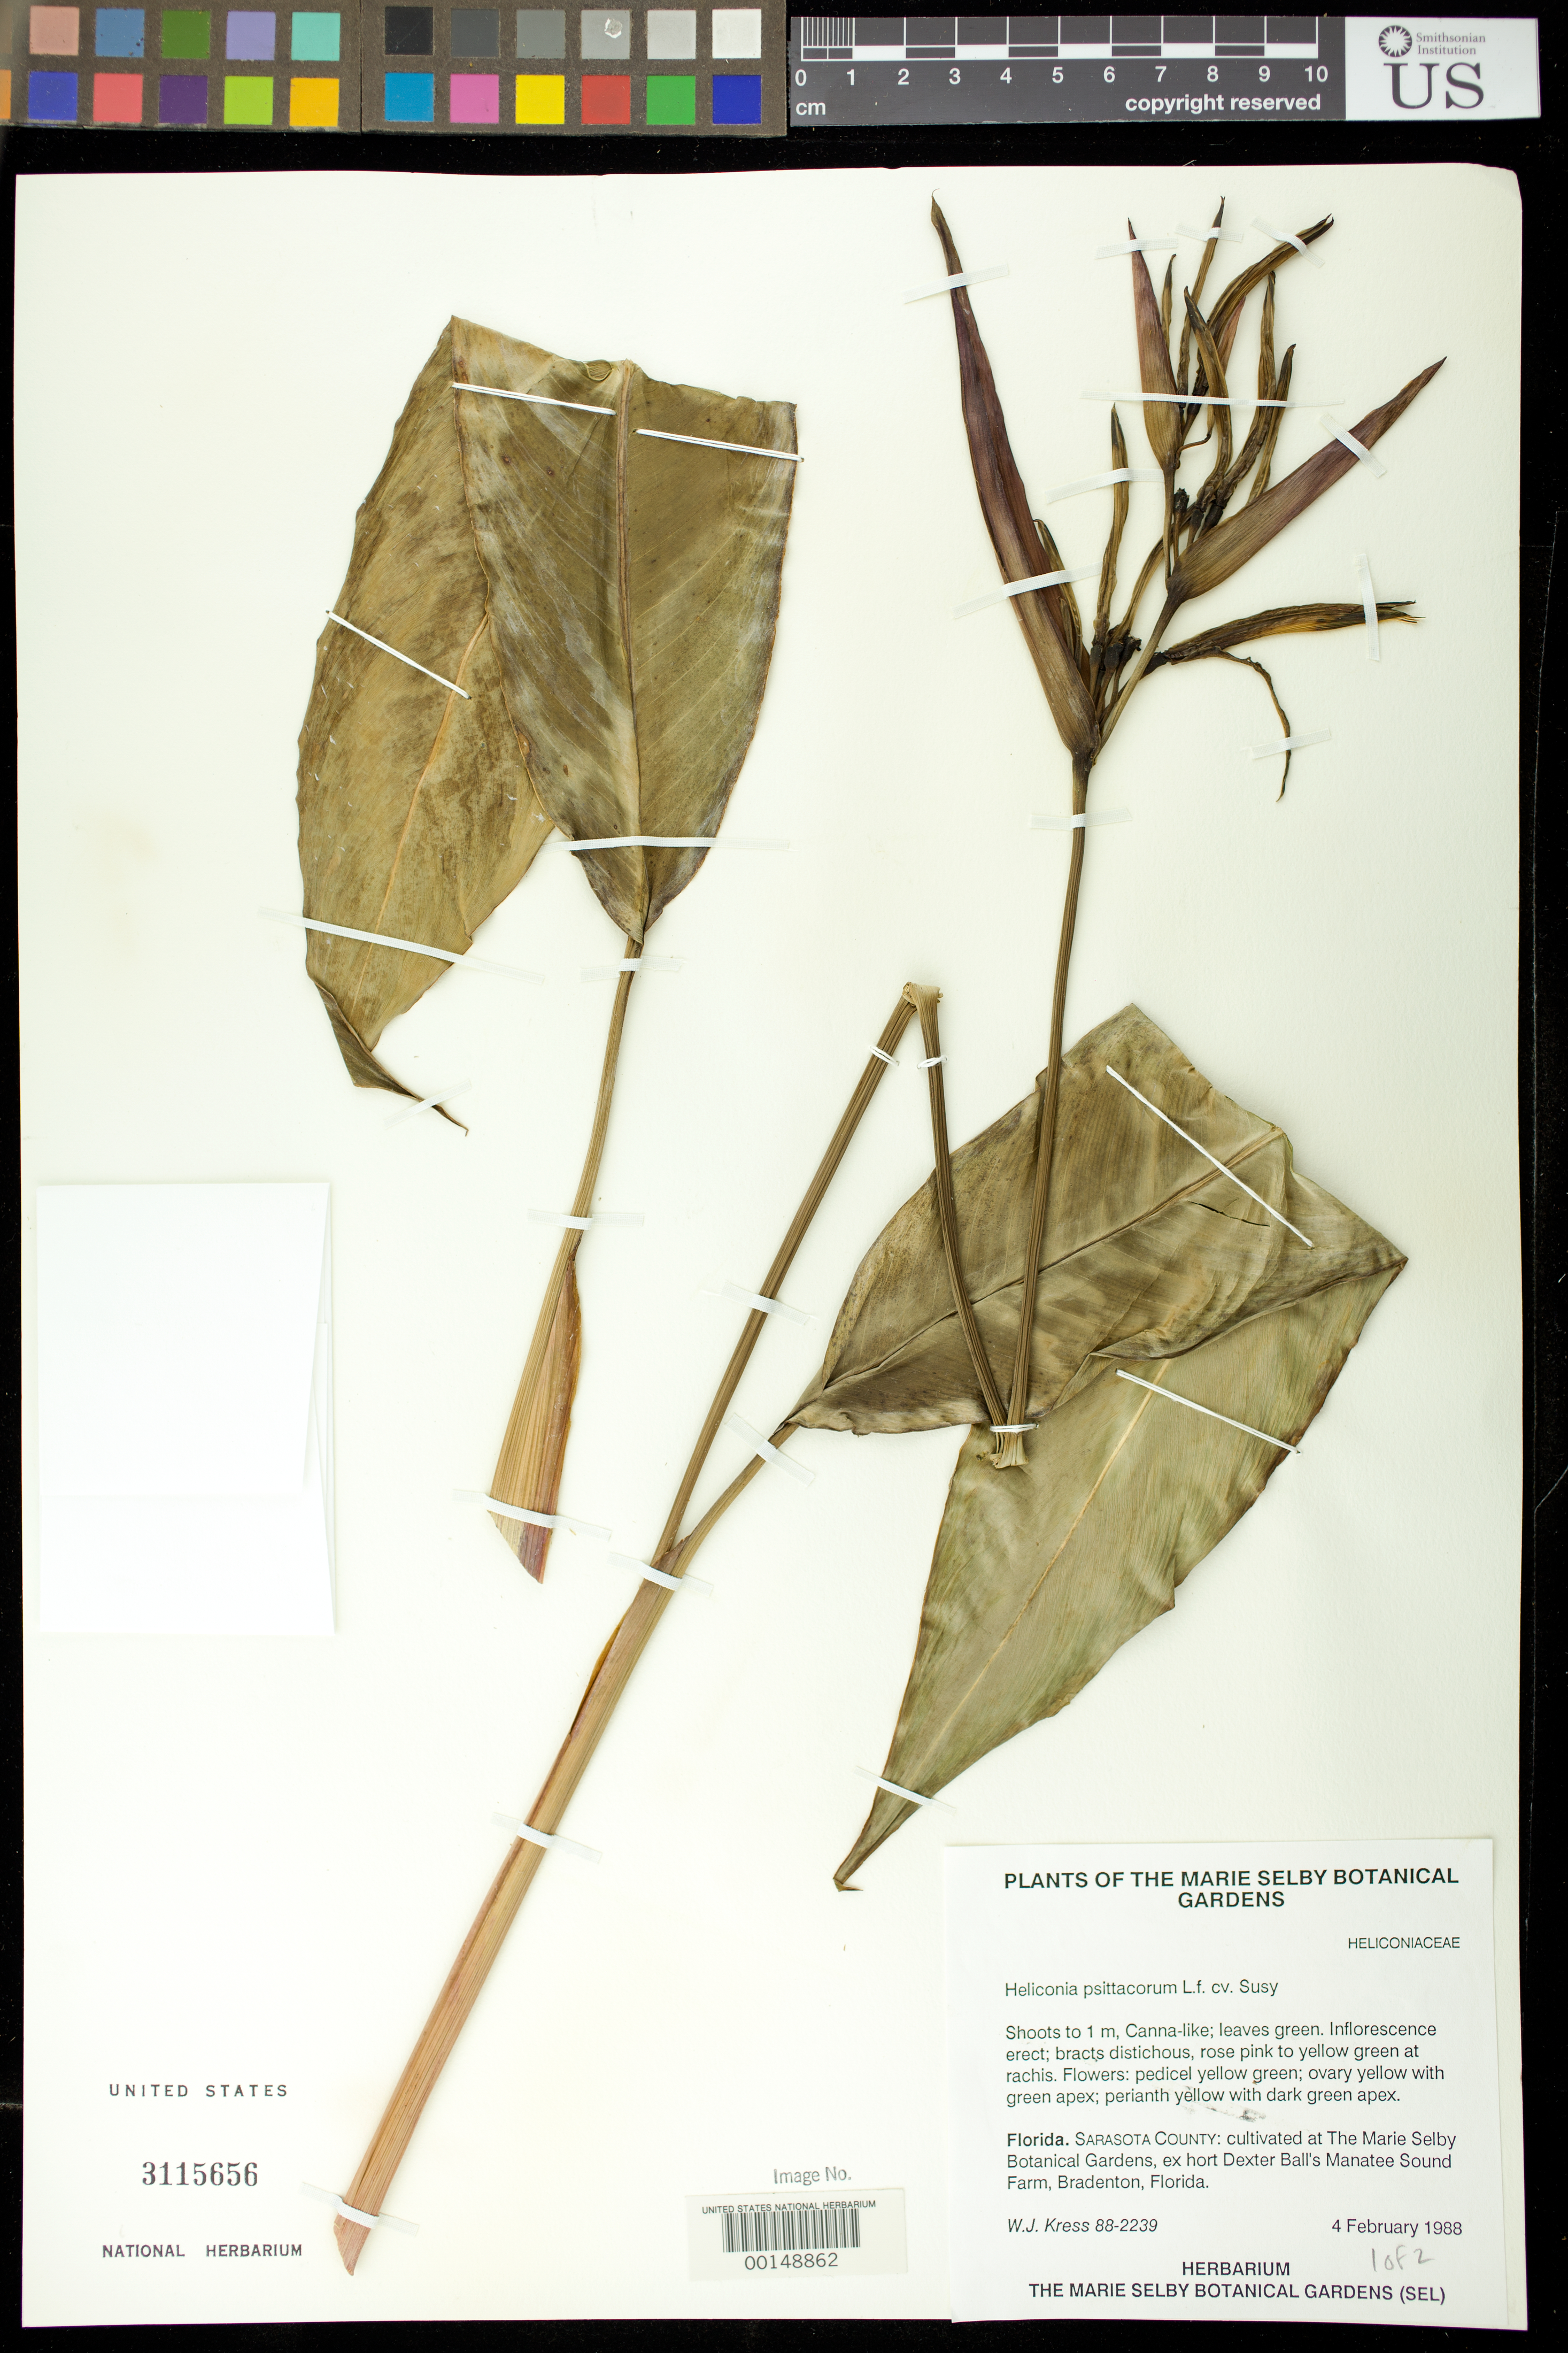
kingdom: Plantae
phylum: Tracheophyta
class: Liliopsida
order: Zingiberales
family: Heliconiaceae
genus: Heliconia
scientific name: Heliconia psittacorum 'Susy'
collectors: W. J. Kress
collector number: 88-2239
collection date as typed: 04 Feb 1988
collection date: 1988-02-04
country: United States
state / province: Florida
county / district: Sarasota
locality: Marie selby botanical gardens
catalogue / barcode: US 3115656